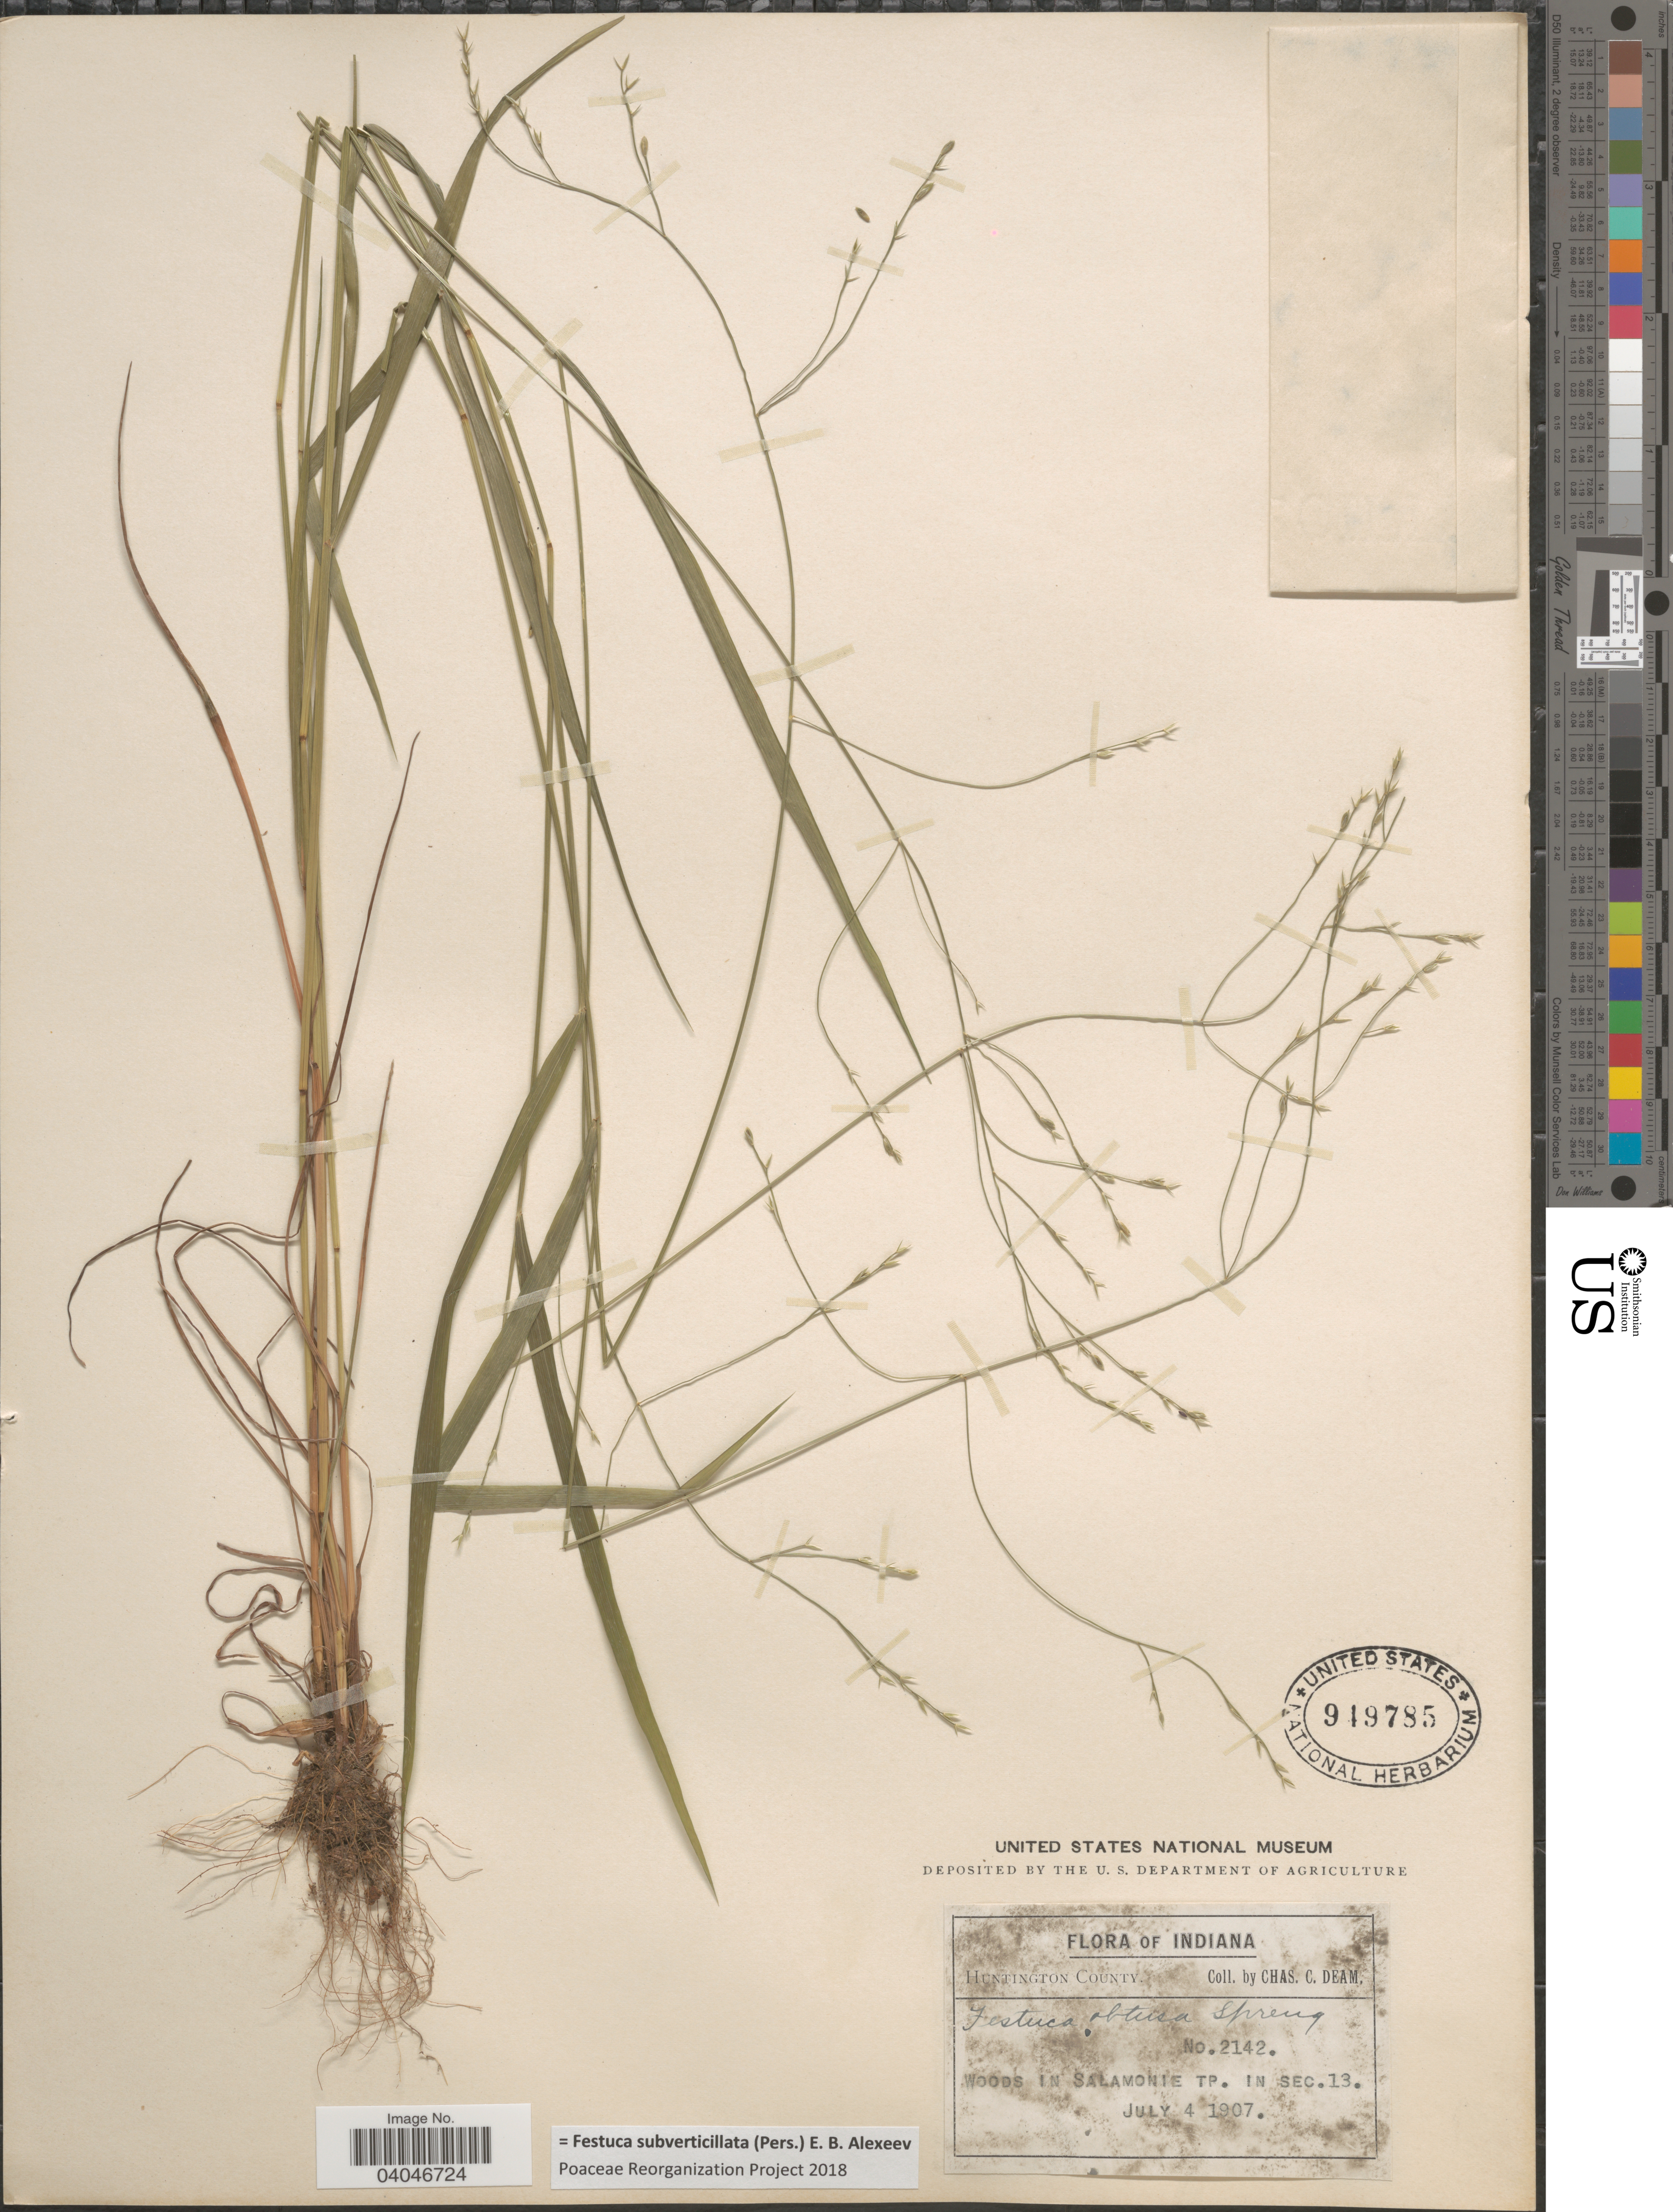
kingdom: Plantae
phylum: Tracheophyta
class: Liliopsida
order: Poales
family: Poaceae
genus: Festuca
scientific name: Festuca subverticillata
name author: (Pers.) E.B. Alexeev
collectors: C. Deam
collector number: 2142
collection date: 1907-07-04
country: United States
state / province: Indiana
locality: Huntington County. Woods in Slamonie Tp. in sec.13.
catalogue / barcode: US 949785